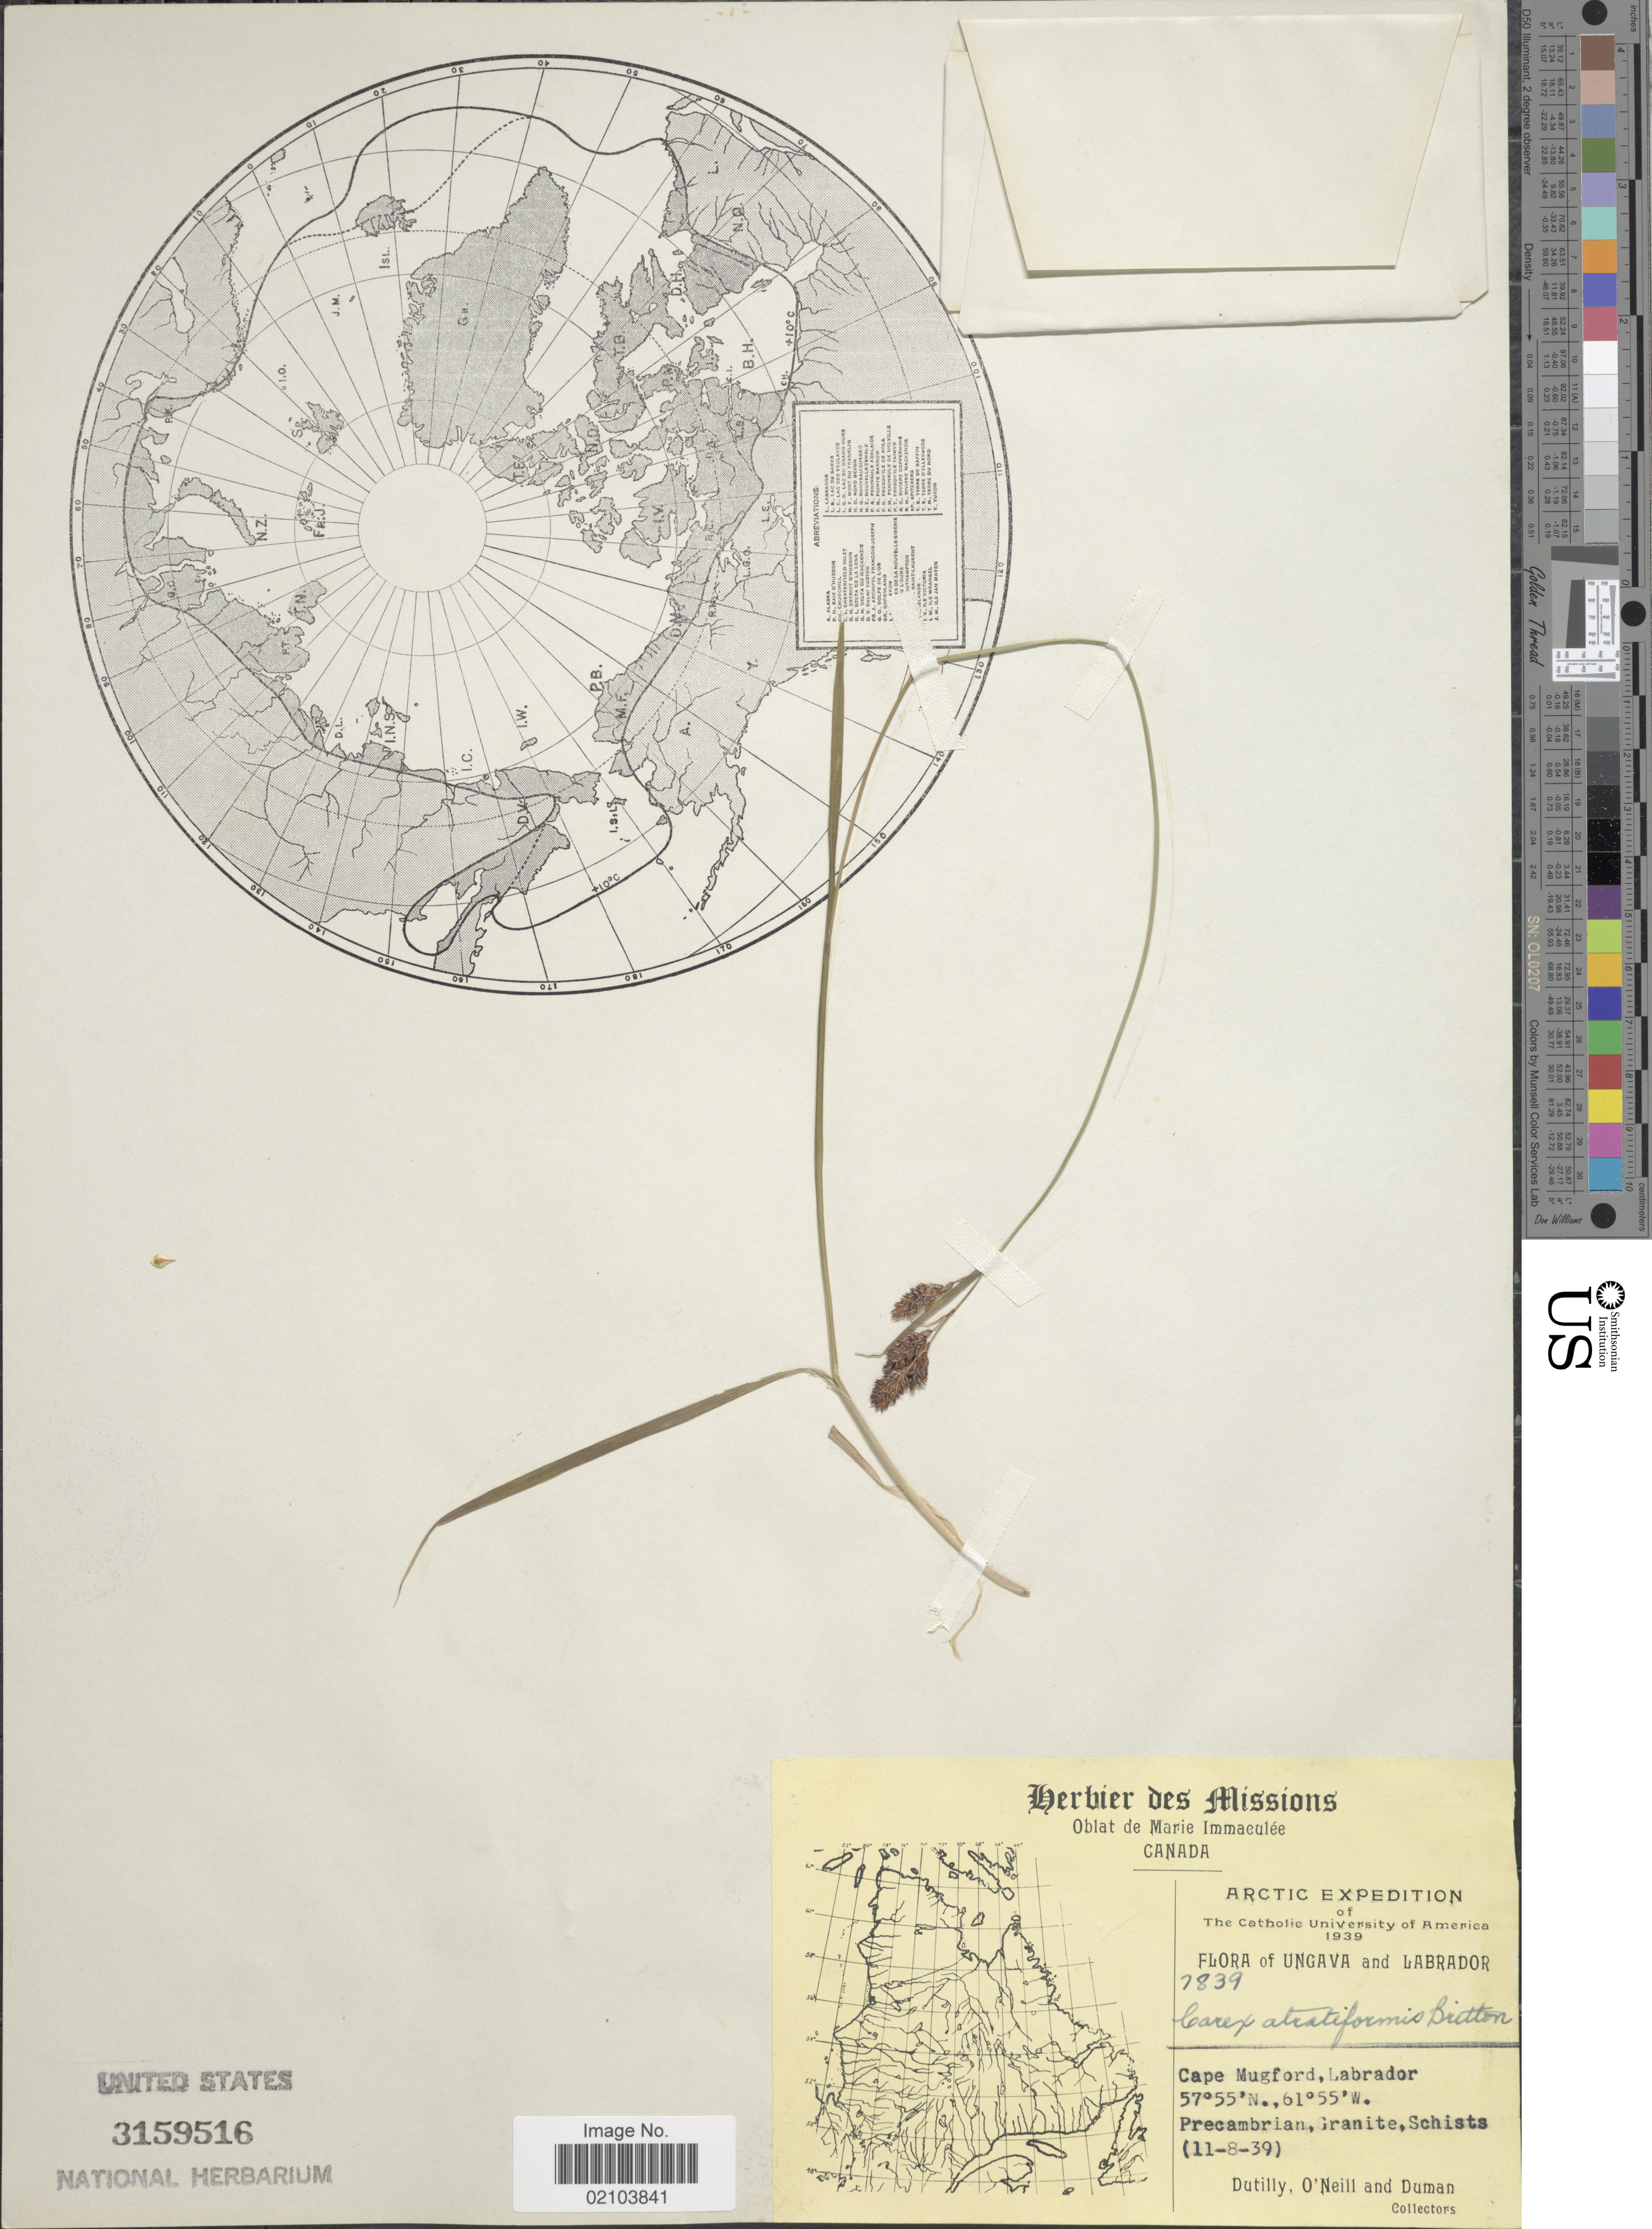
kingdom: Plantae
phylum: Tracheophyta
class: Liliopsida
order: Poales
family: Cyperaceae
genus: Carex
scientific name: Carex atratiformis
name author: Britton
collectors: -. Dutilly, O'Neil & -. Duman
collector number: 7839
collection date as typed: Transcribed d/m/y: 11/8/39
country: Canada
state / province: Newfoundland and Labrador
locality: Ungava and Labrador. Cape Mugford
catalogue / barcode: US 3159516